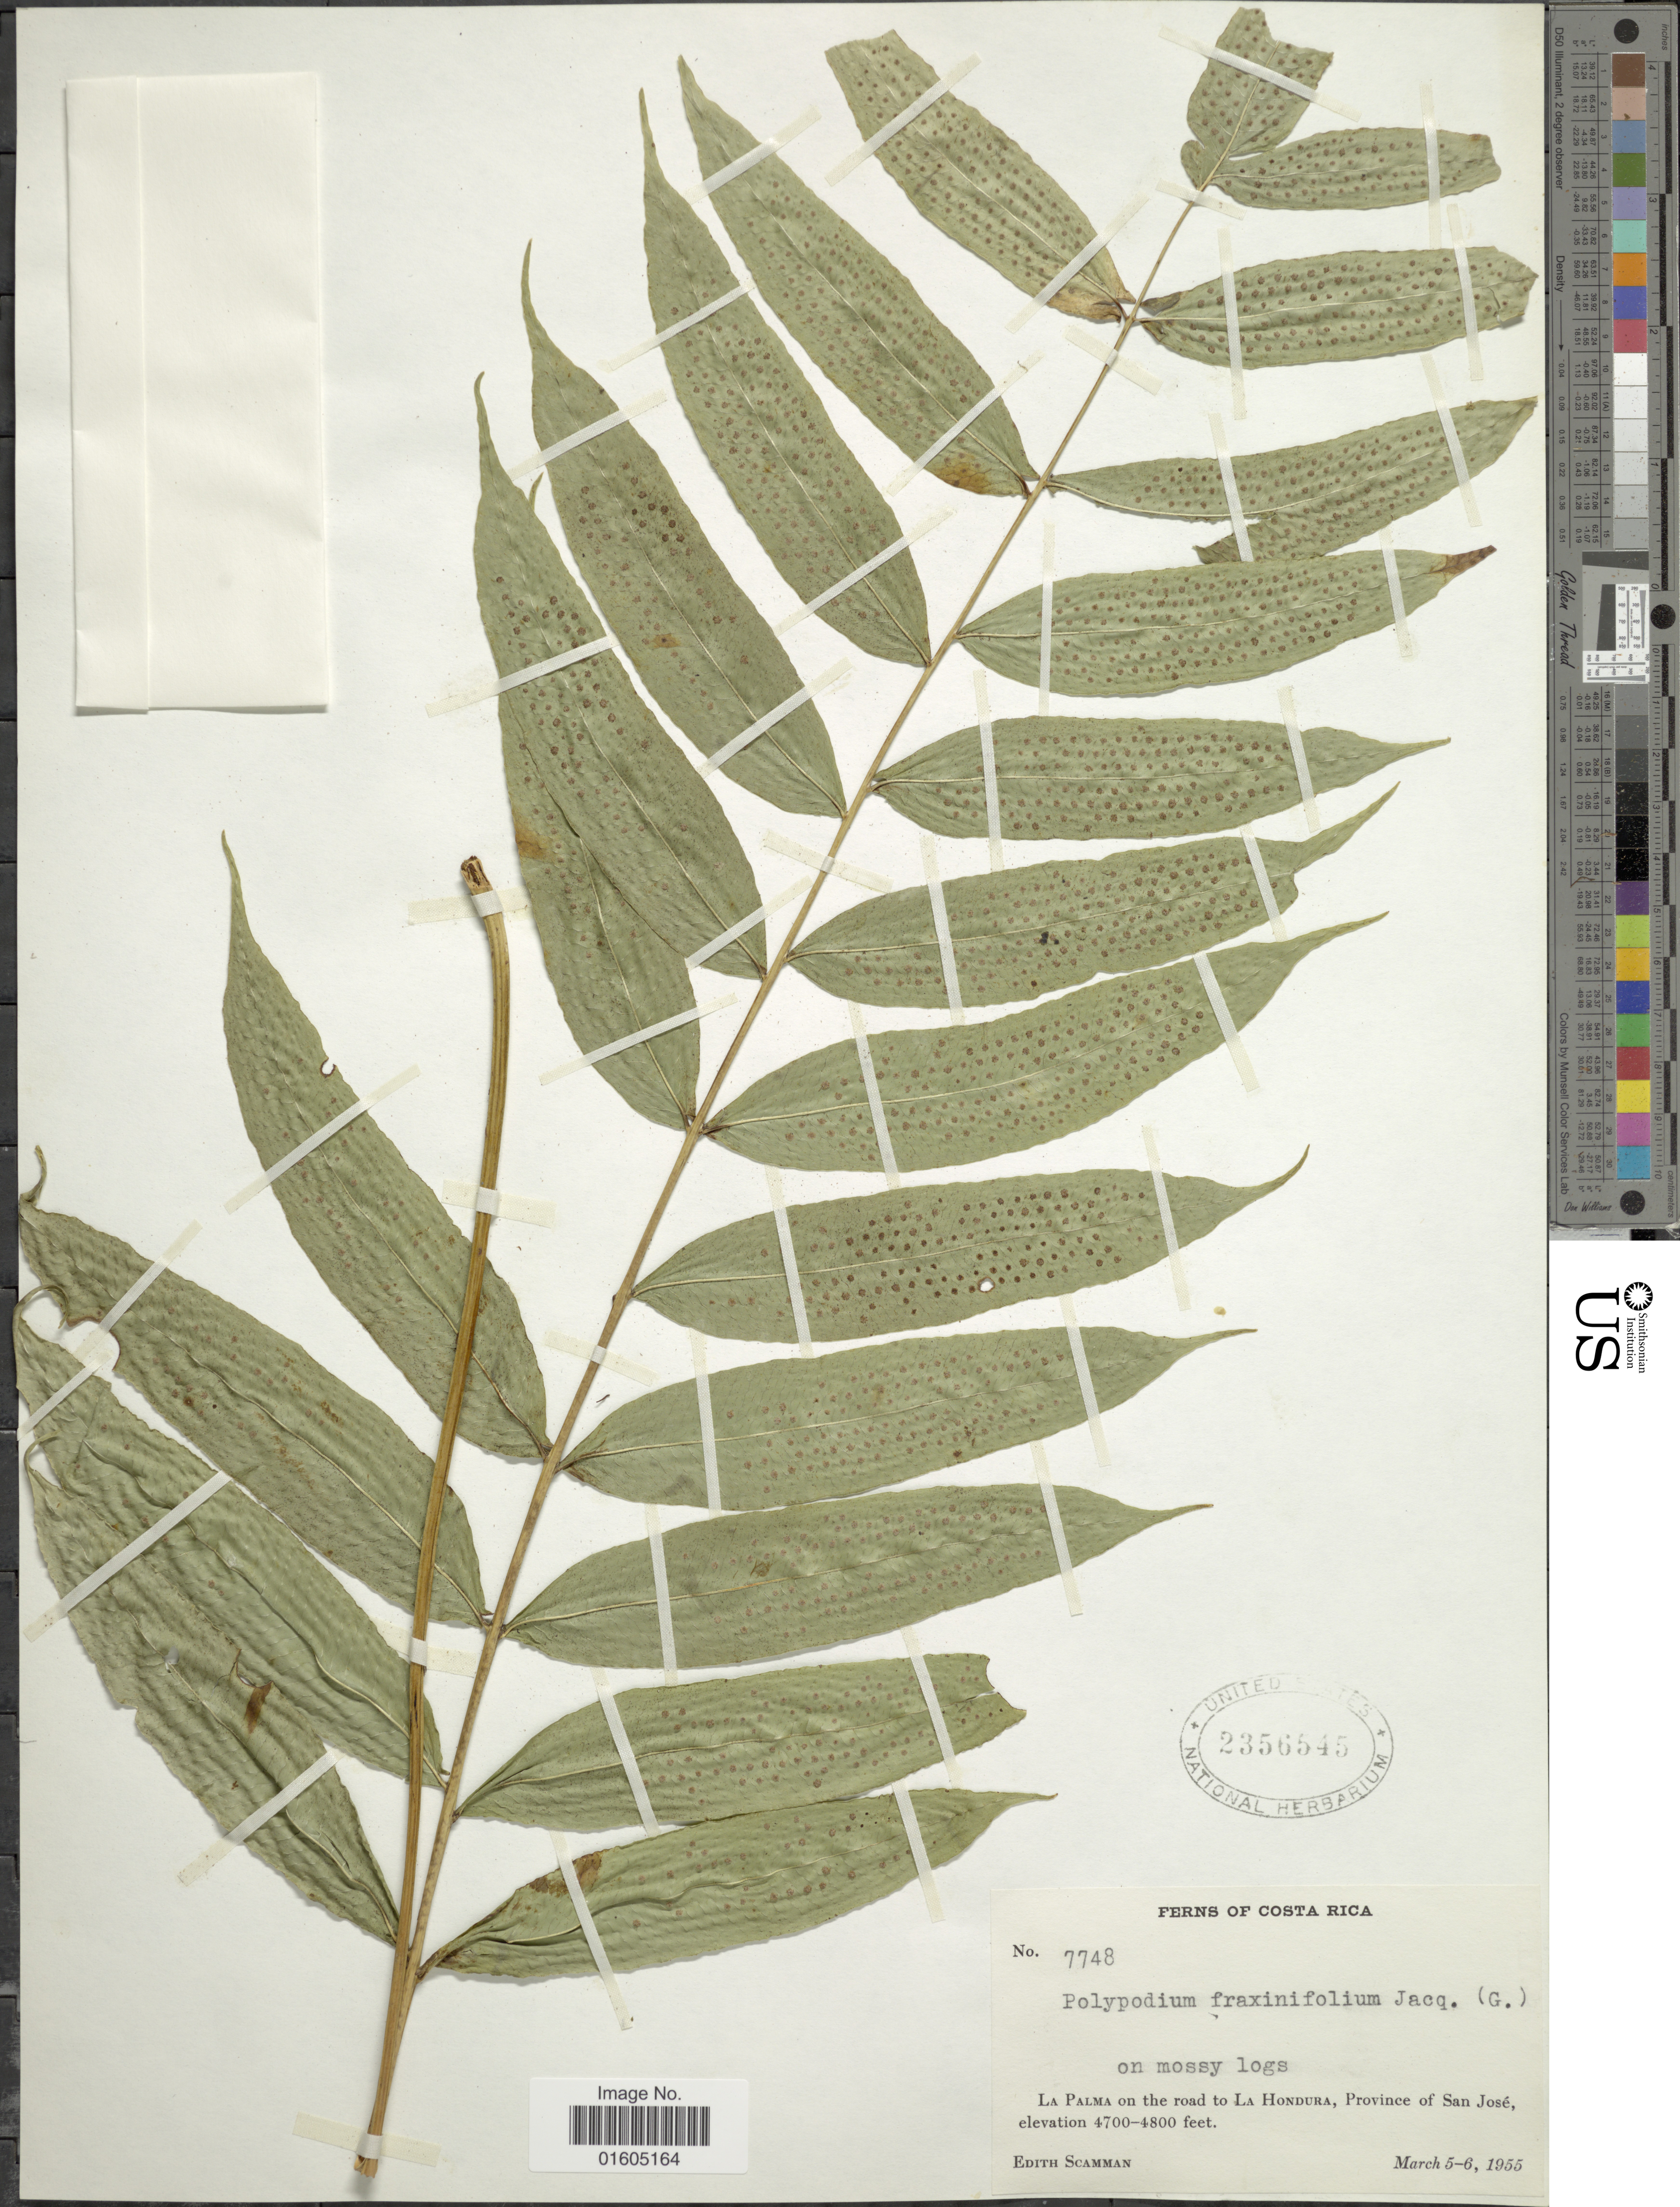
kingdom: Plantae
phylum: Tracheophyta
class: Polypodiopsida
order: Polypodiales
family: Polypodiaceae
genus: Serpocaulon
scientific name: Serpocaulon fraxinifolium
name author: (Jacq.) A.R. Sm.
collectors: E. Scamman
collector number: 7748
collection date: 1955-03-05/1955-03-06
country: Costa Rica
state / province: San José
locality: Costa Rica. La Palma on the road to La Hondura, Province of San Jose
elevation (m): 1433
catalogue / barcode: US 2356545